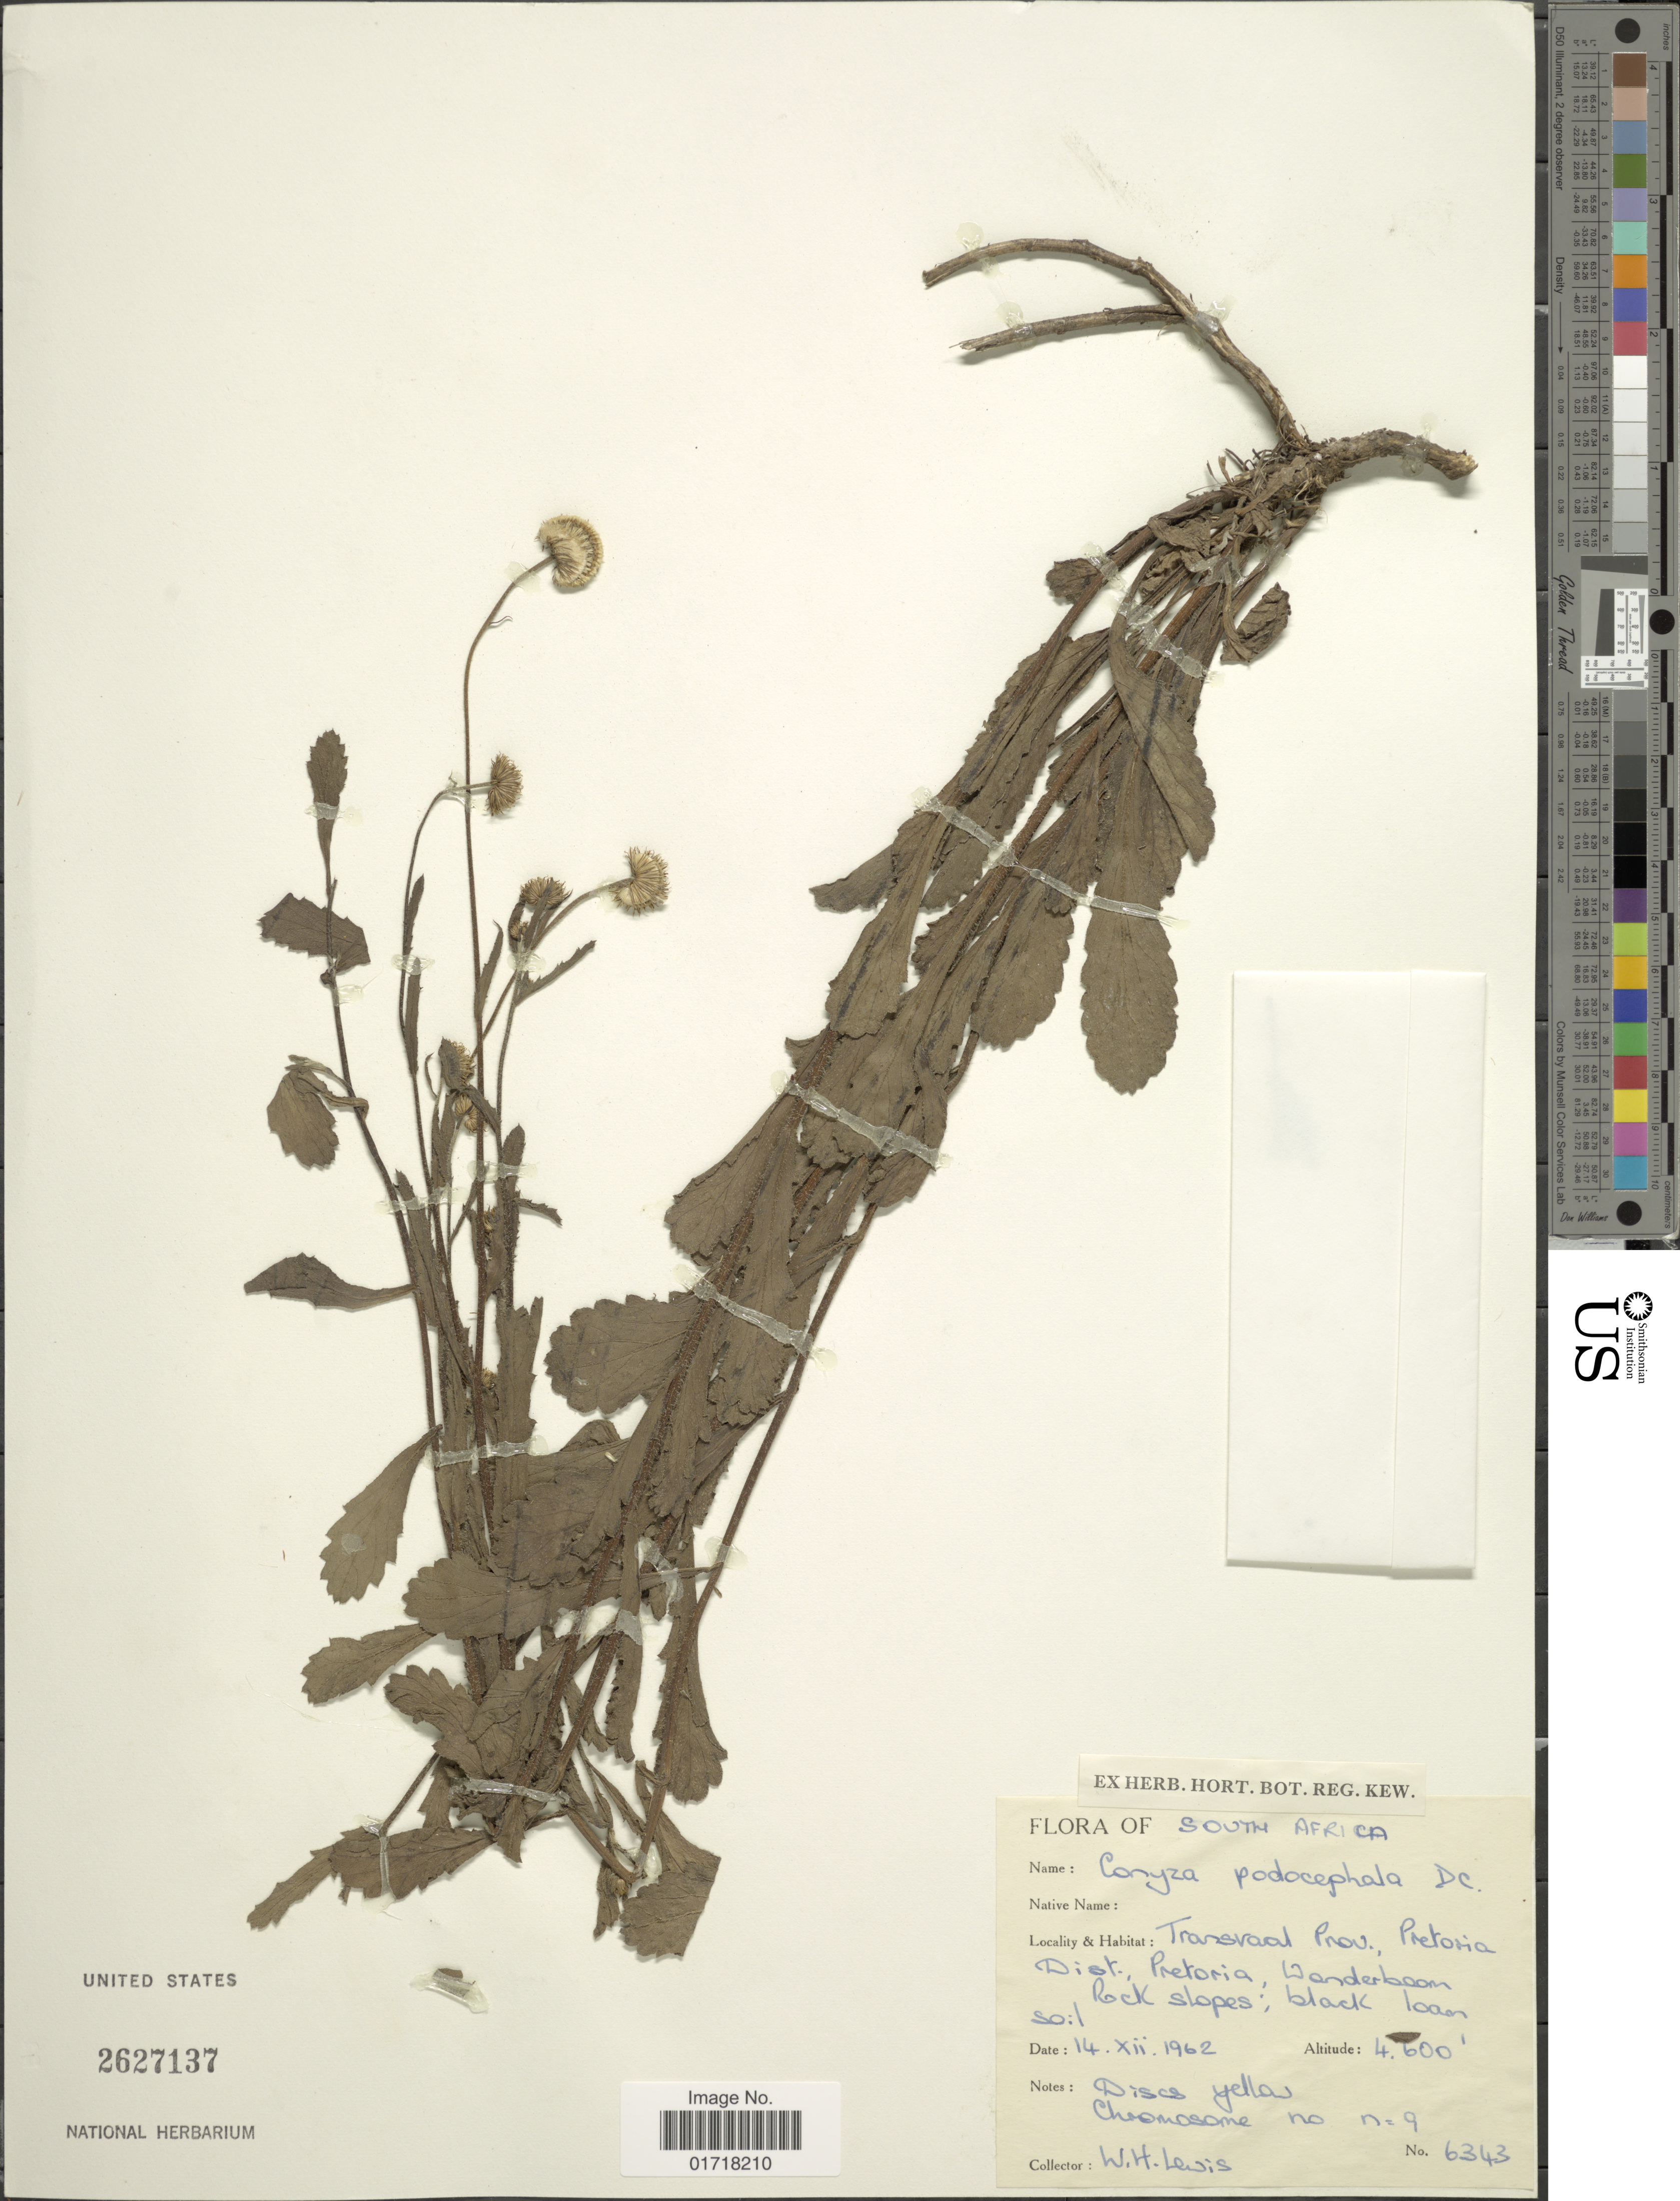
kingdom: Plantae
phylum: Tracheophyta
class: Magnoliopsida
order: Asterales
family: Asteraceae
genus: Conyza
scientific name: Conyza podocephala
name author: DC.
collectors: W. H. Lewis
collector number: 6343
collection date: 1962-12-14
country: South Africa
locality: Transvaal Prov., Pretoria Dist. Pretoria, Wanderboom Rock slopes, black loan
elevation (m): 1402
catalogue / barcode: US 2627137